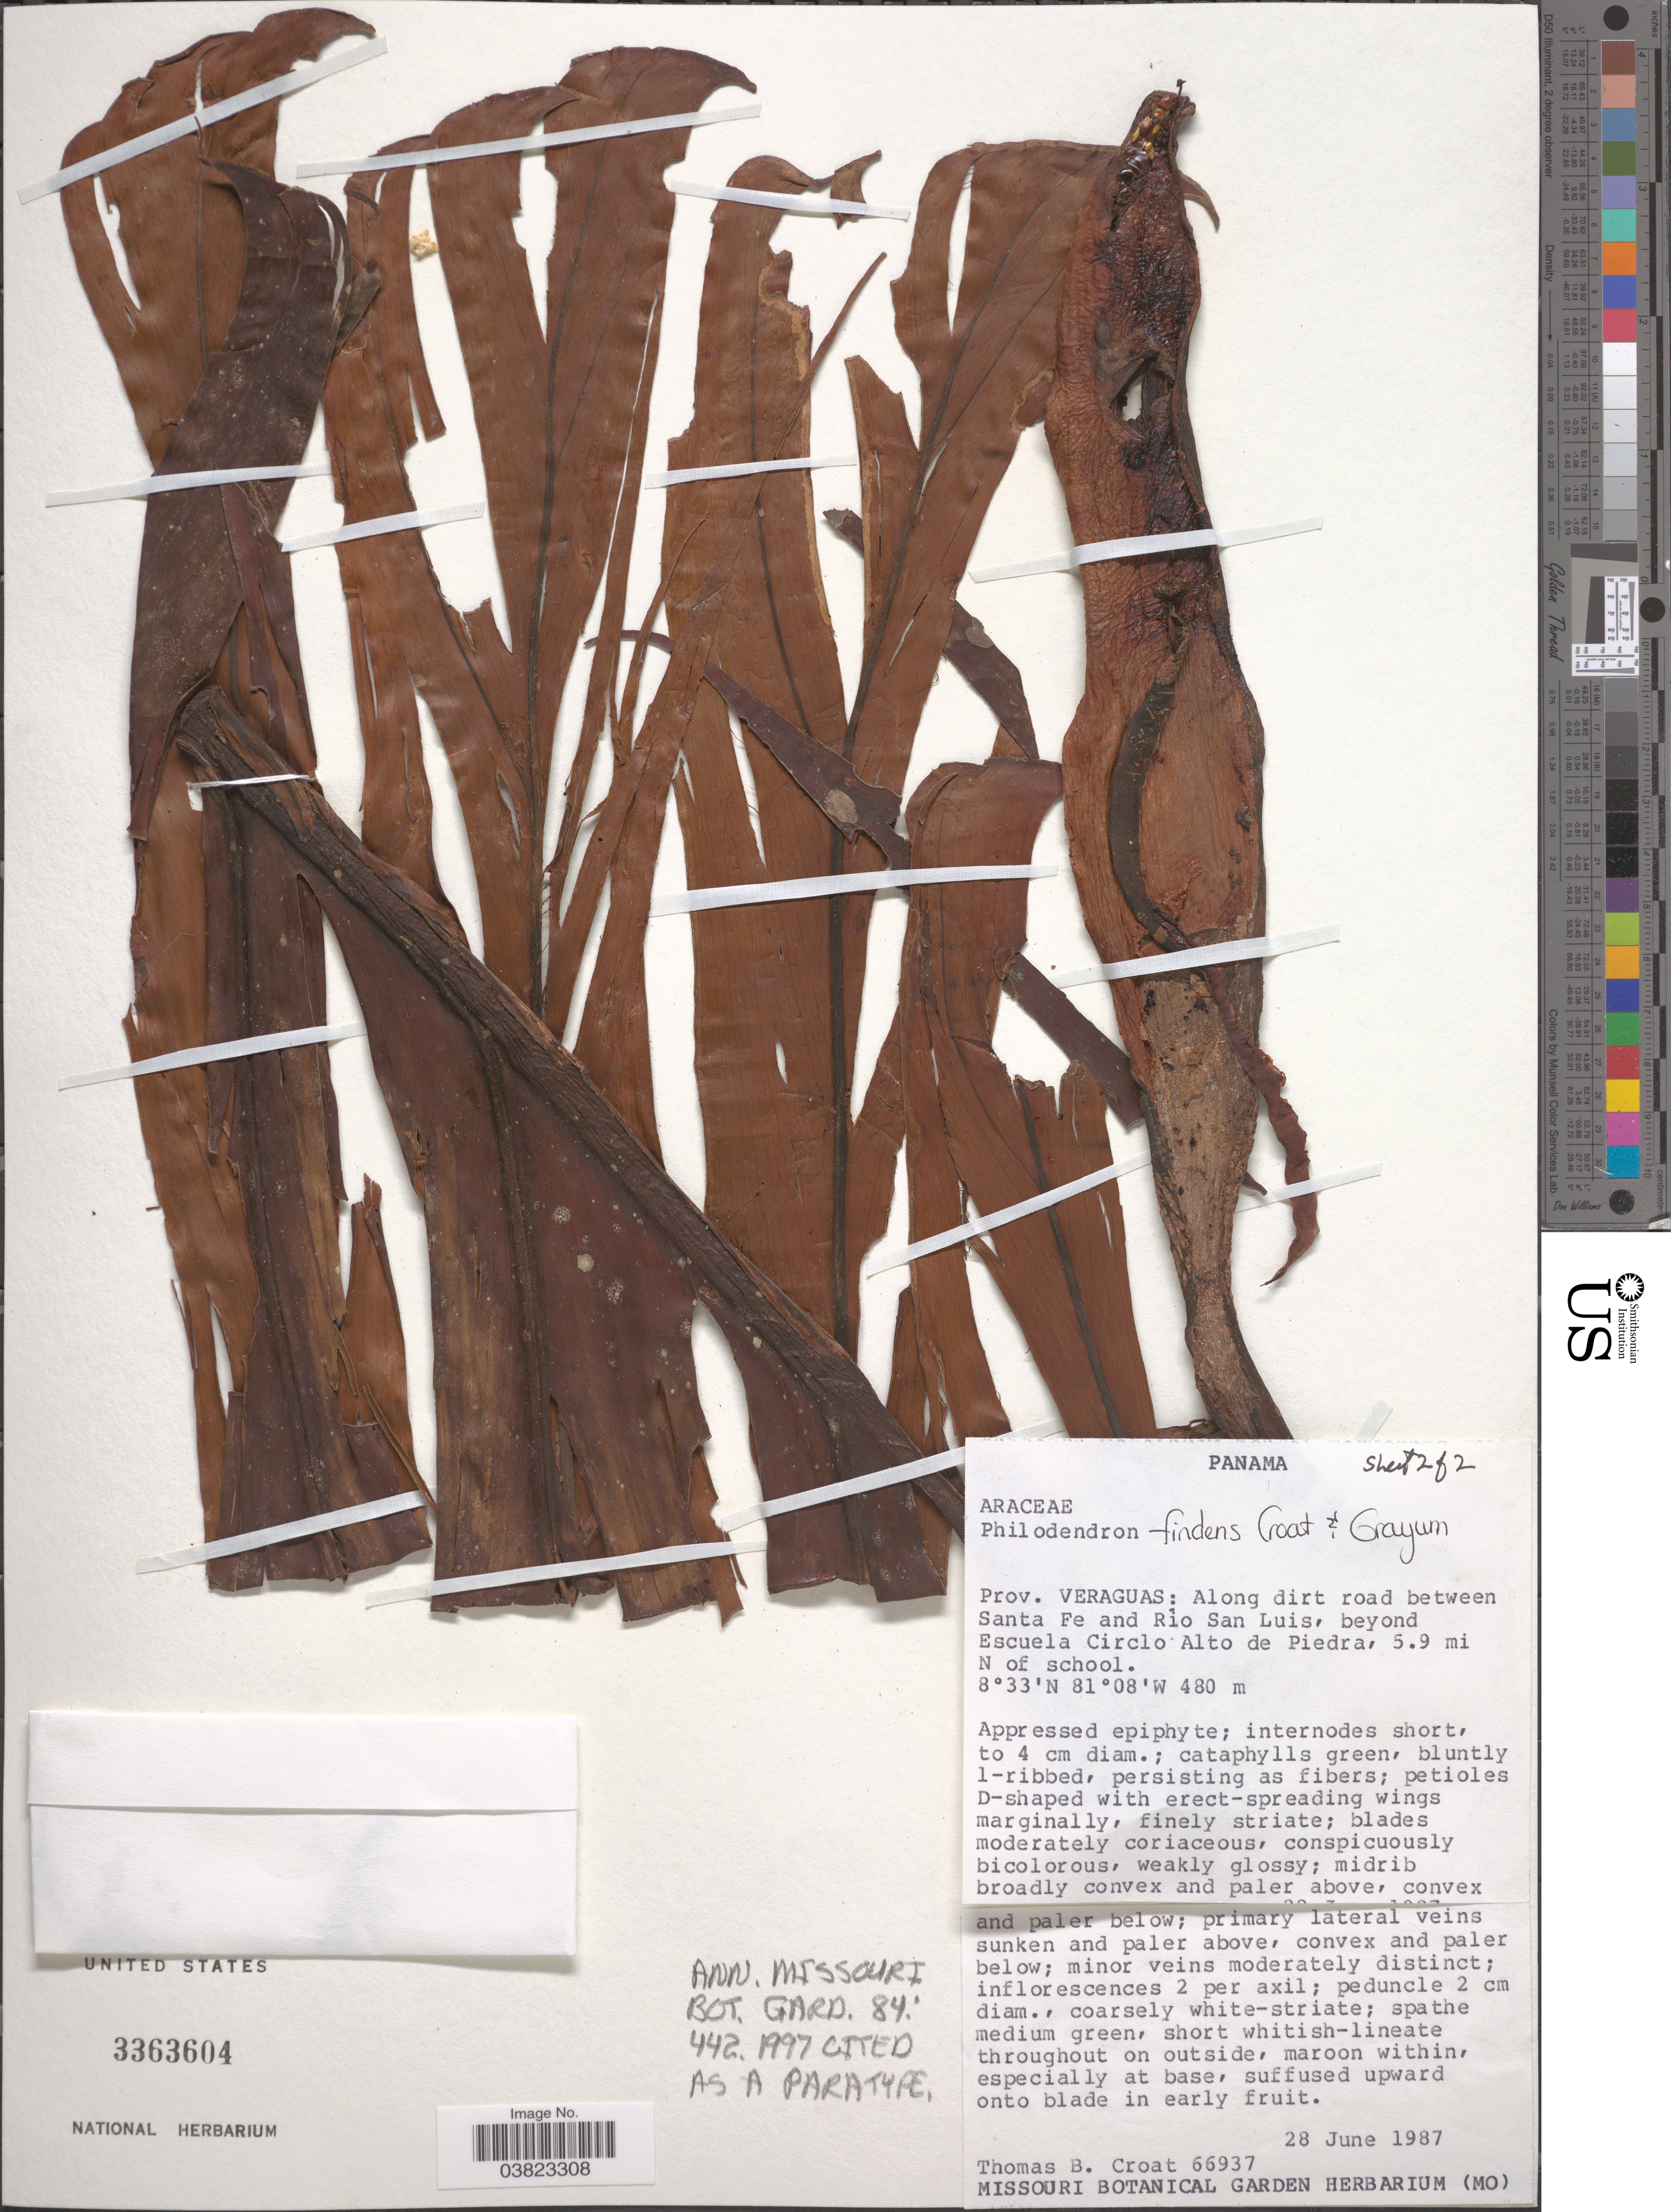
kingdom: Plantae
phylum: Tracheophyta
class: Liliopsida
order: Alismatales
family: Araceae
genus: Philodendron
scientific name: Philodendron findens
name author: Croat & Grayum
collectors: T. B. Croat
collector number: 66937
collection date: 1987-06-28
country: Panama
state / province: Veraguas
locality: Along dirt road between Santa Fe and Rio San Luis, beyond Escuela Circlo Alto de Piedra, 5.9 mi N of school.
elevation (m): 480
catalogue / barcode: US 3363604